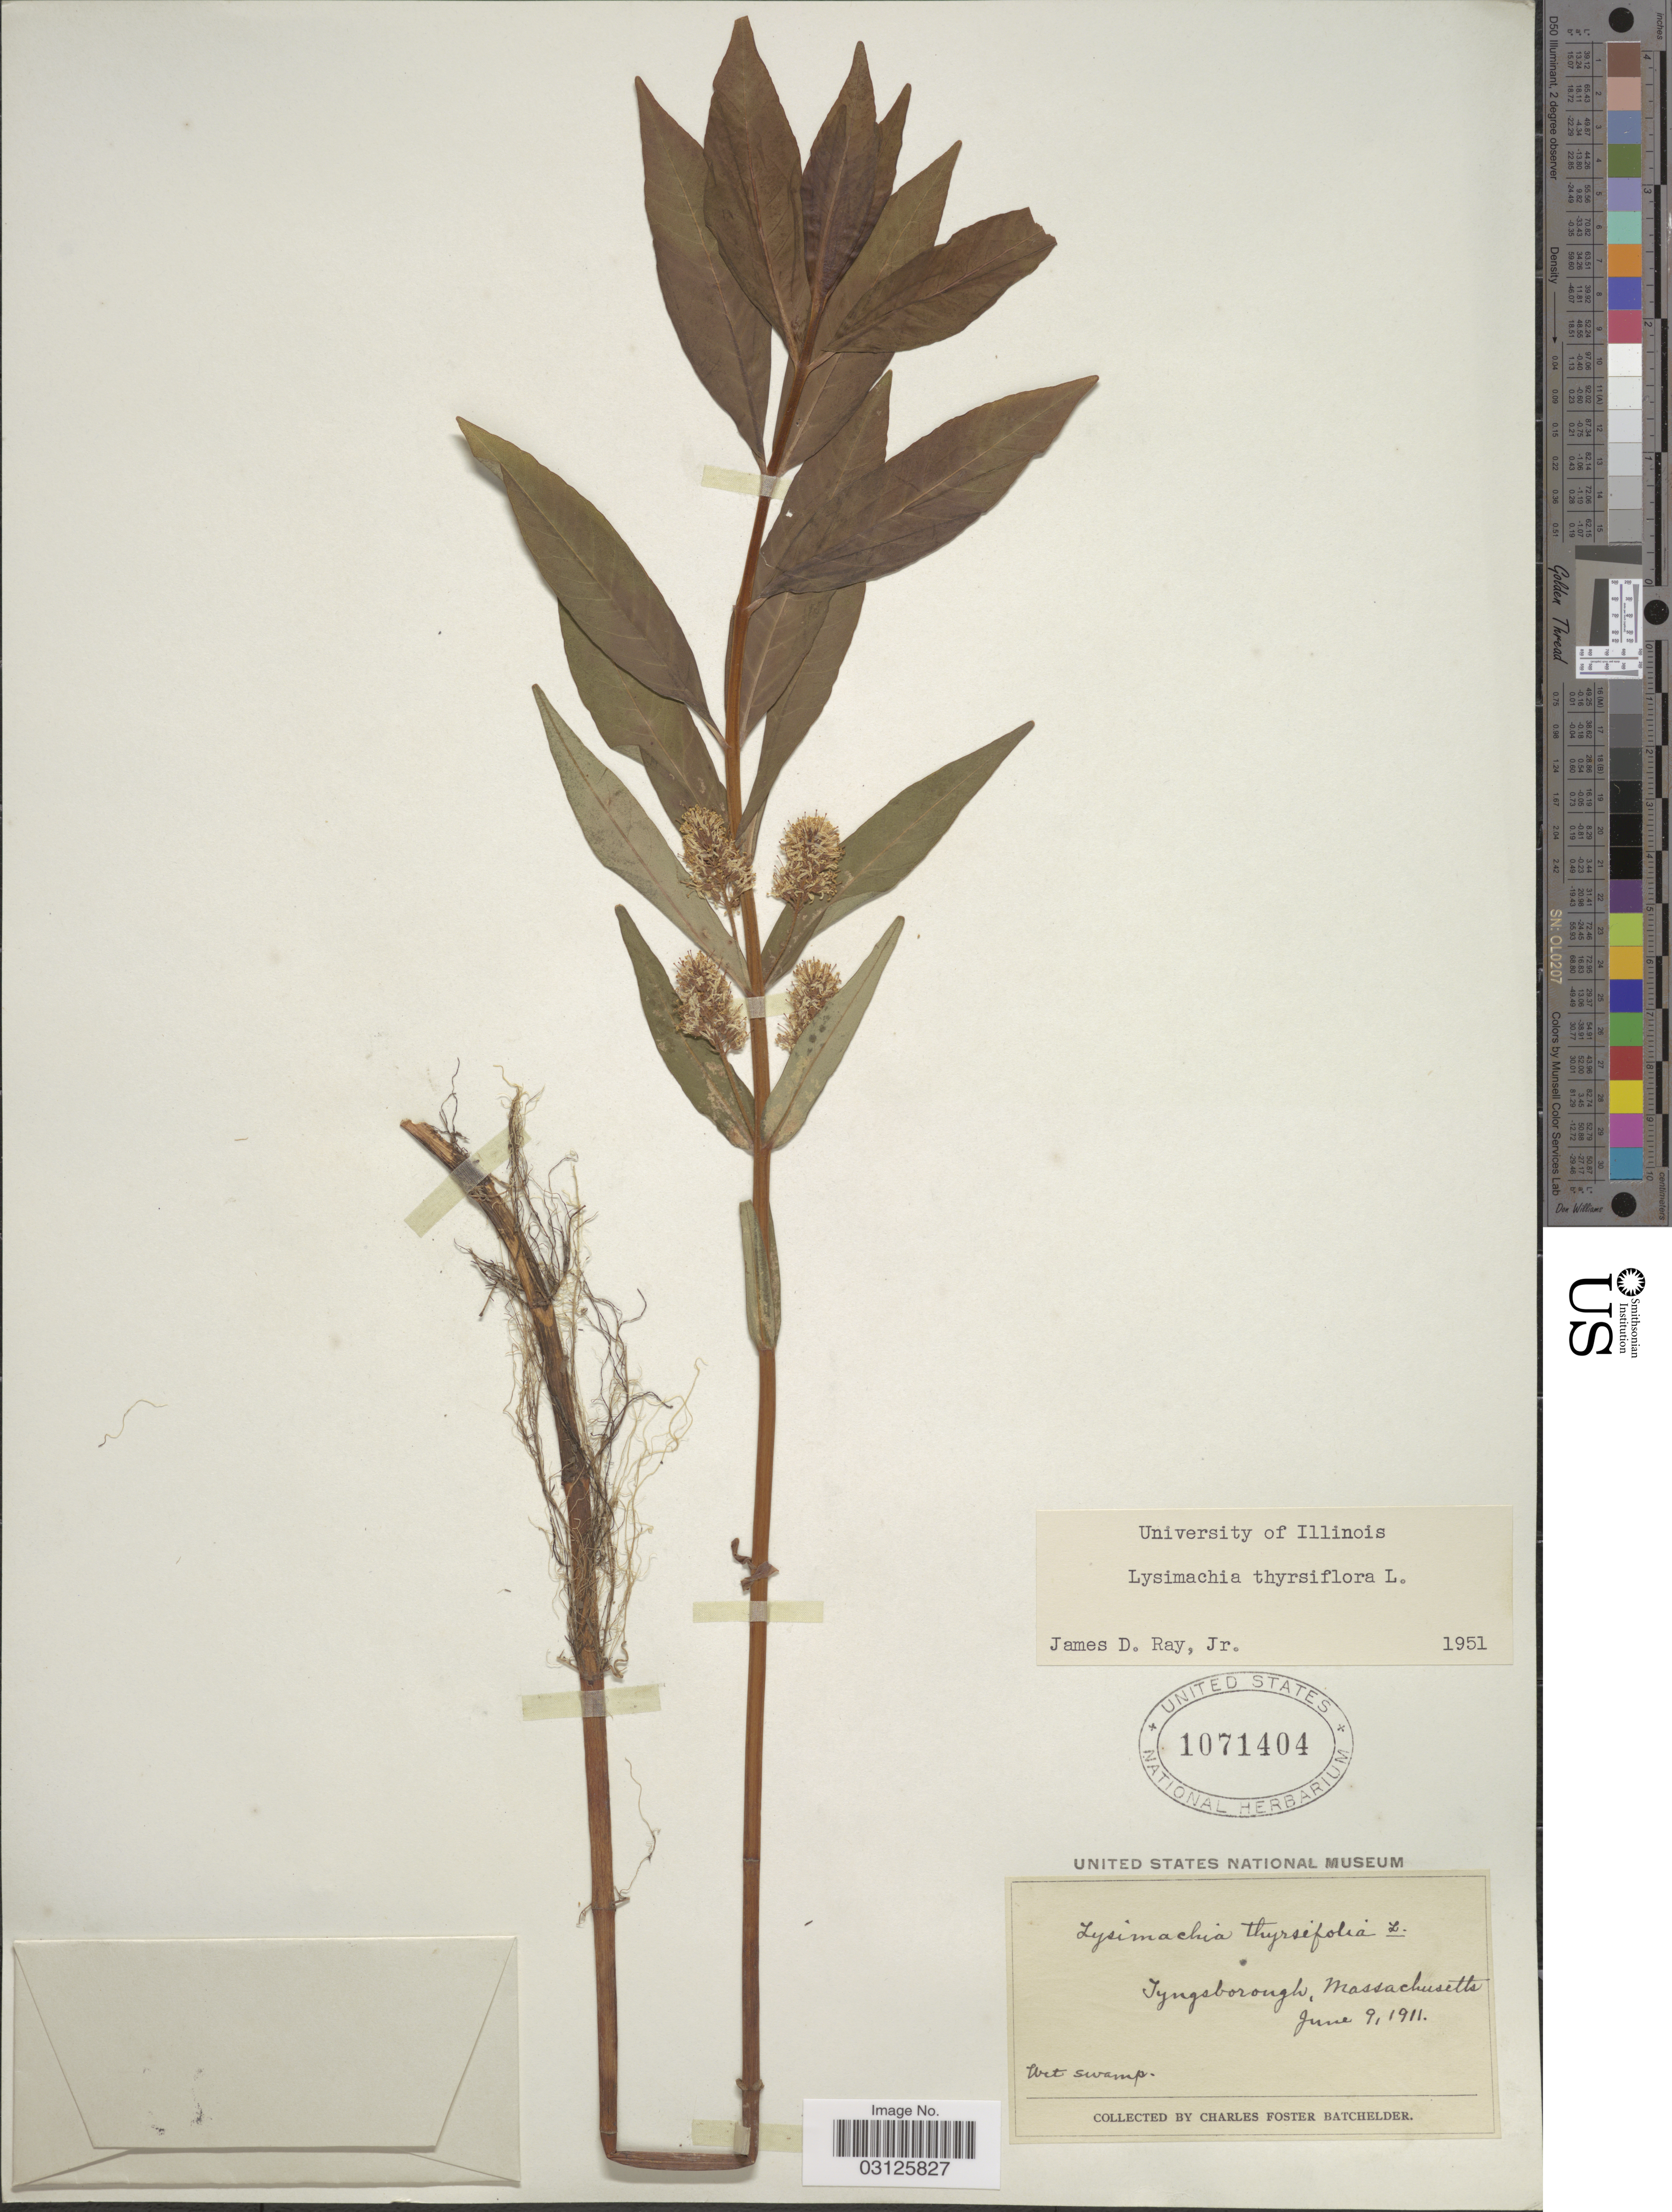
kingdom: Plantae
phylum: Tracheophyta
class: Magnoliopsida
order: Ericales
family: Primulaceae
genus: Lysimachia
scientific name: Lysimachia thyrsiflora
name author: L.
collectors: C. Batchelder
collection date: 1911-06-09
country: United States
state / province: Massachusetts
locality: Tyngsborough.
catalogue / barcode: US 1071404